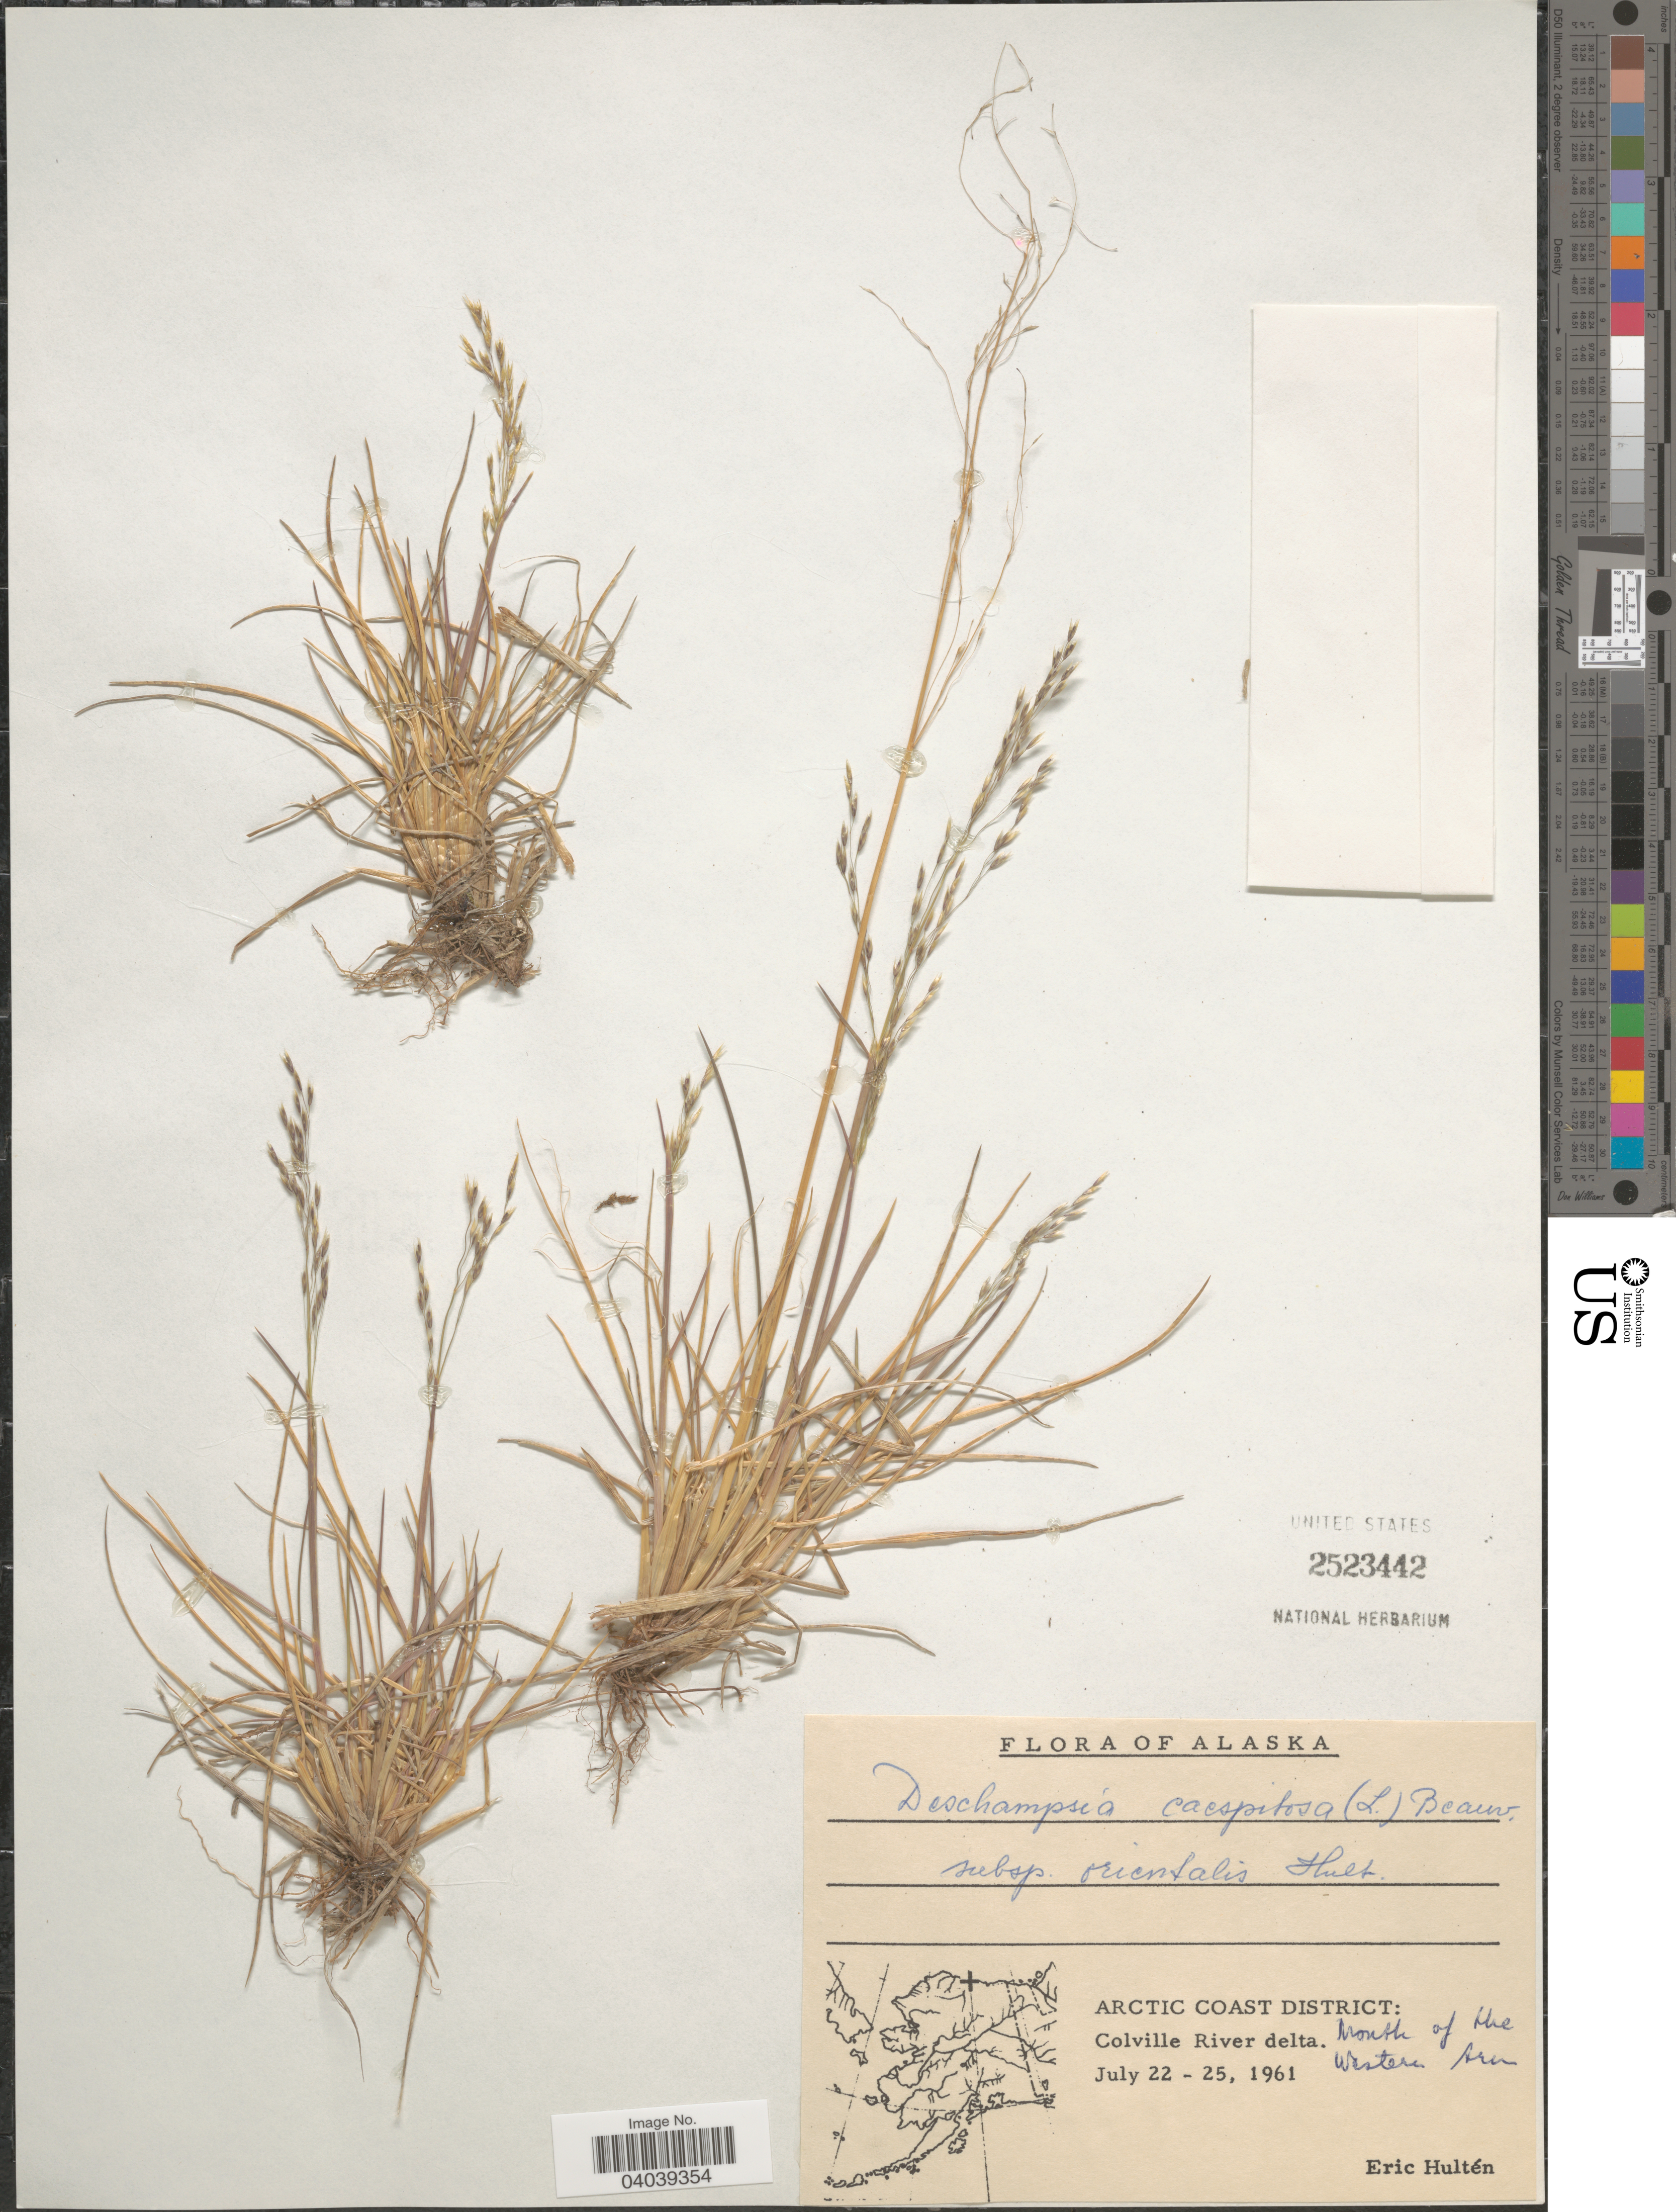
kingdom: Plantae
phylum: Tracheophyta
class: Liliopsida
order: Poales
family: Poaceae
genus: Deschampsia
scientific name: Deschampsia cespitosa subsp. orientalis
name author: Hultén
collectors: E. G. Hultén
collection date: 1961-07-22/1961-07-25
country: United States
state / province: Alaska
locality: Arctic Coast District: Colville River delta. North of the Western Arm.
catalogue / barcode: US 2423442